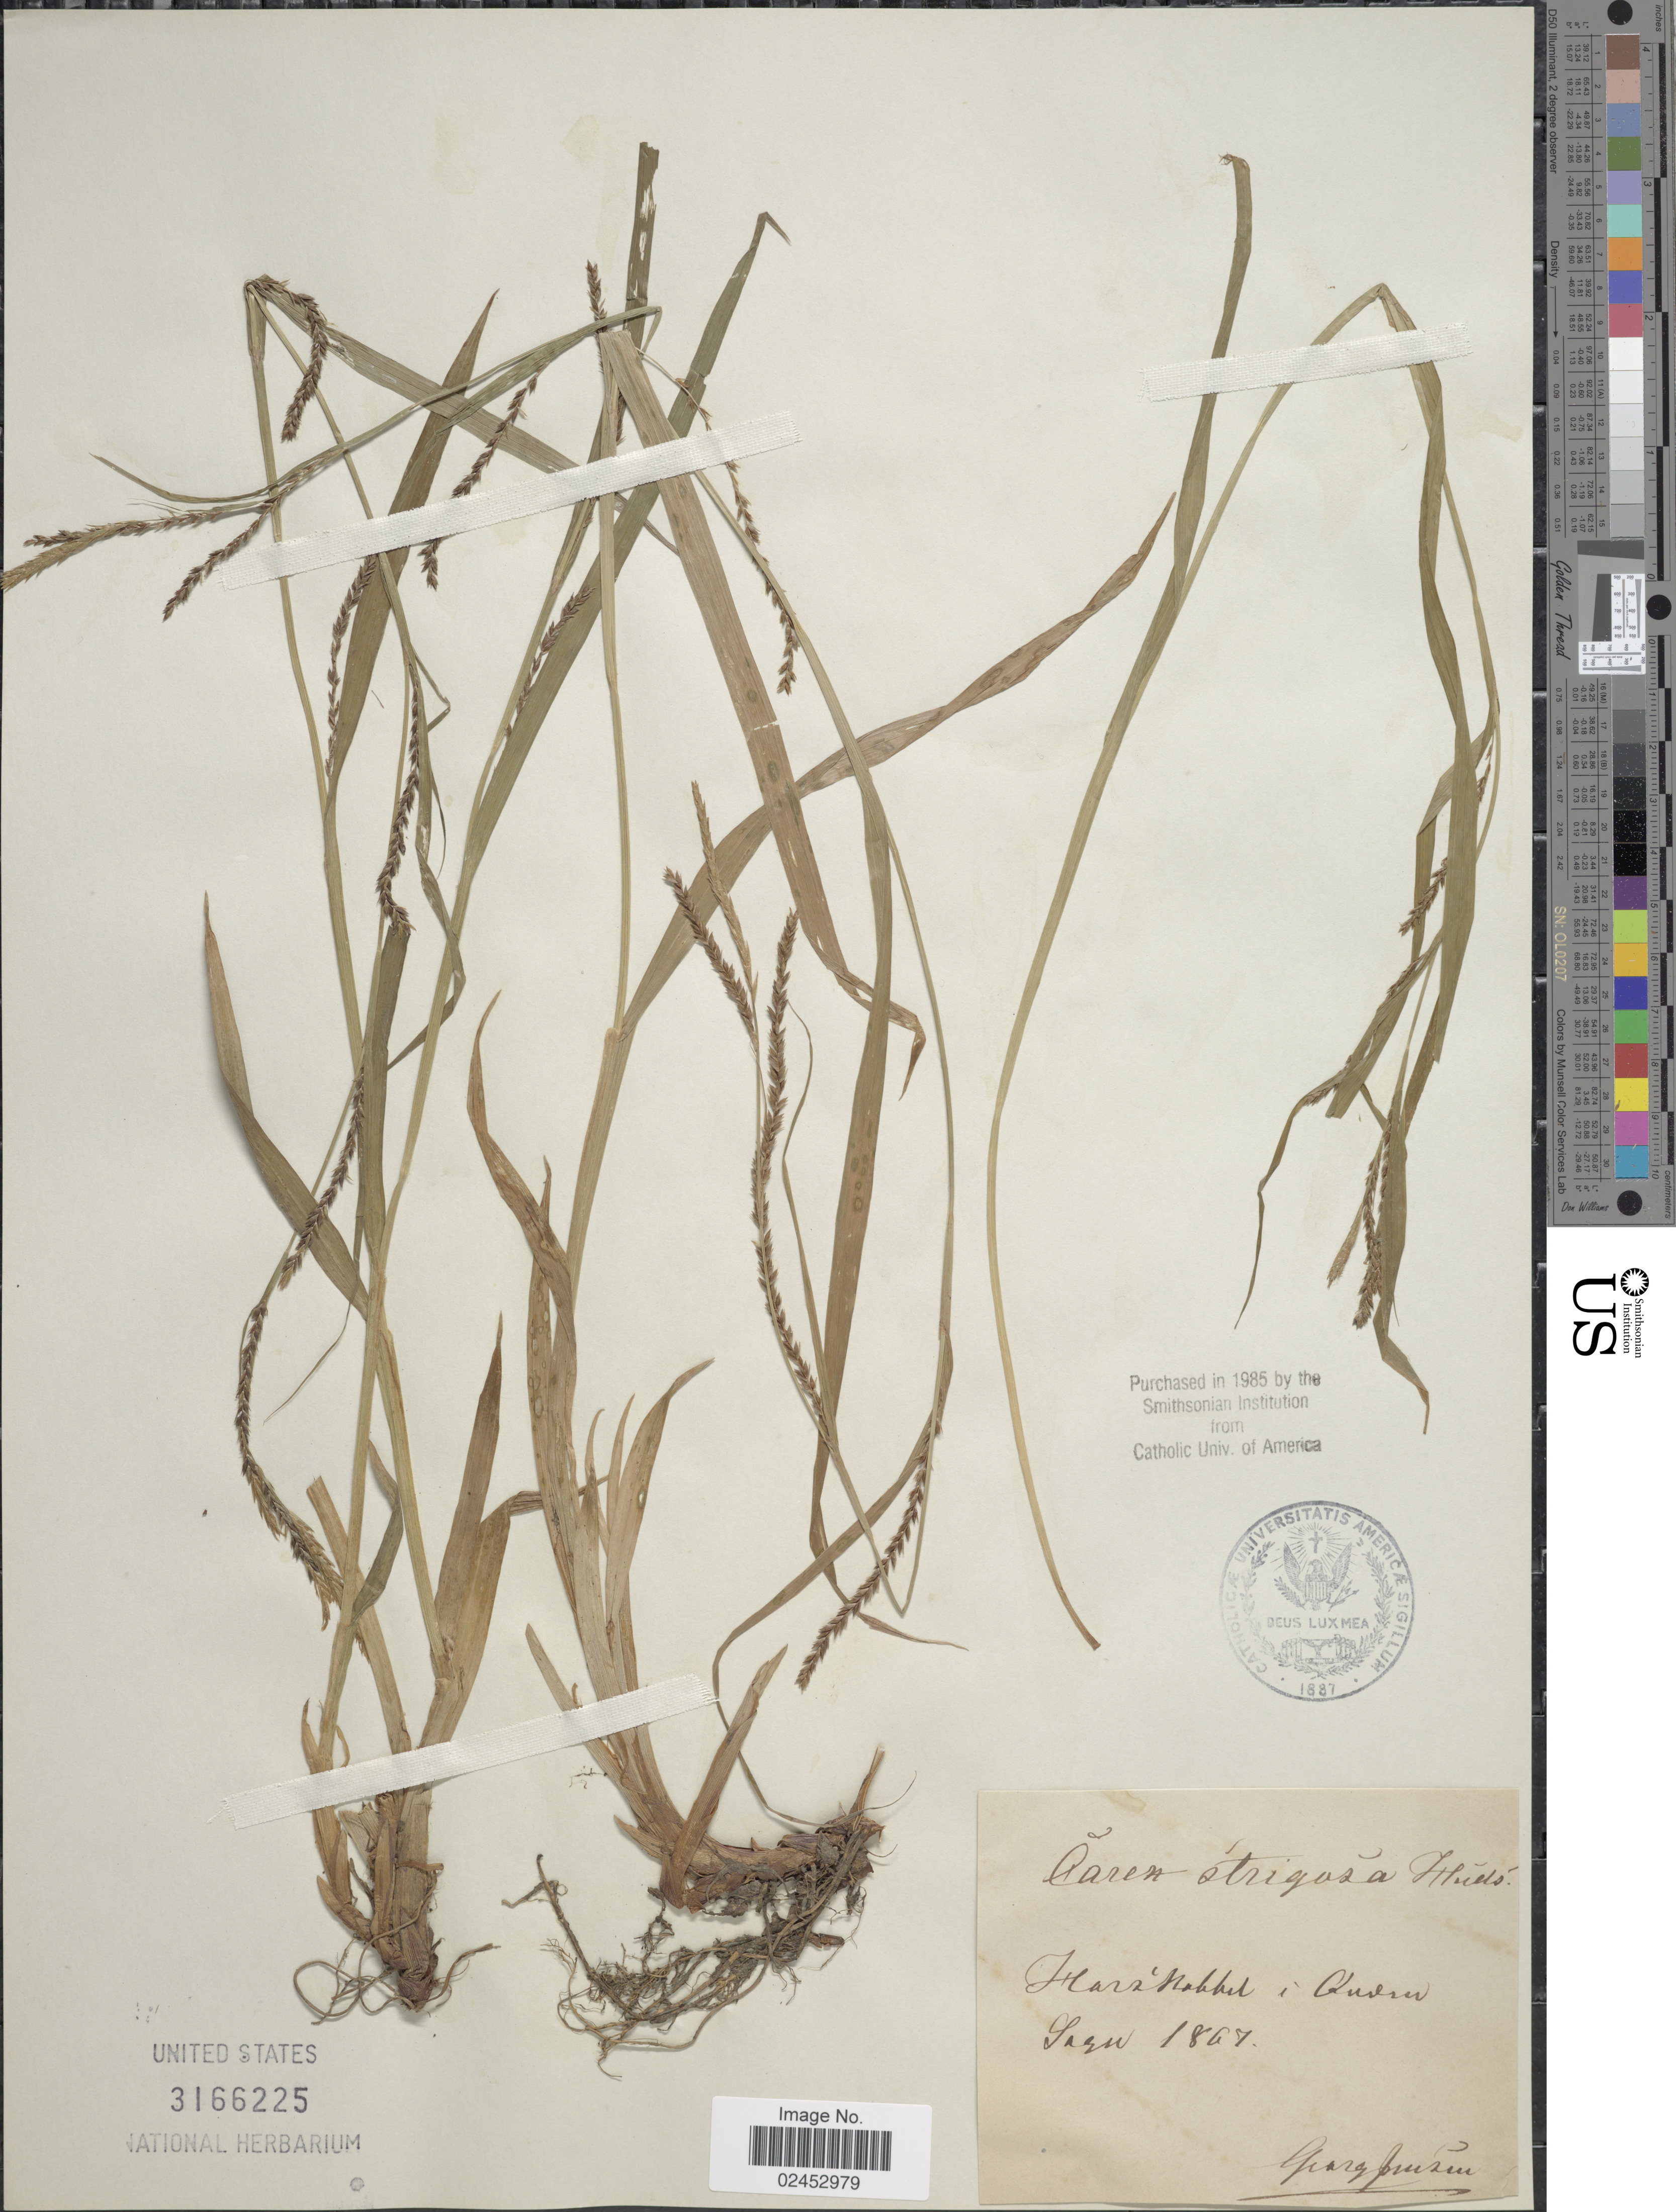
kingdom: Plantae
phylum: Tracheophyta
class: Liliopsida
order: Poales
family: Cyperaceae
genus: Carex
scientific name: Carex strigosa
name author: Huds.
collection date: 1867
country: Norway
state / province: Sogn og Fjordane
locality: HarzKabbel i Ondren, Sogn [interpreted]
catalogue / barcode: US 3166225